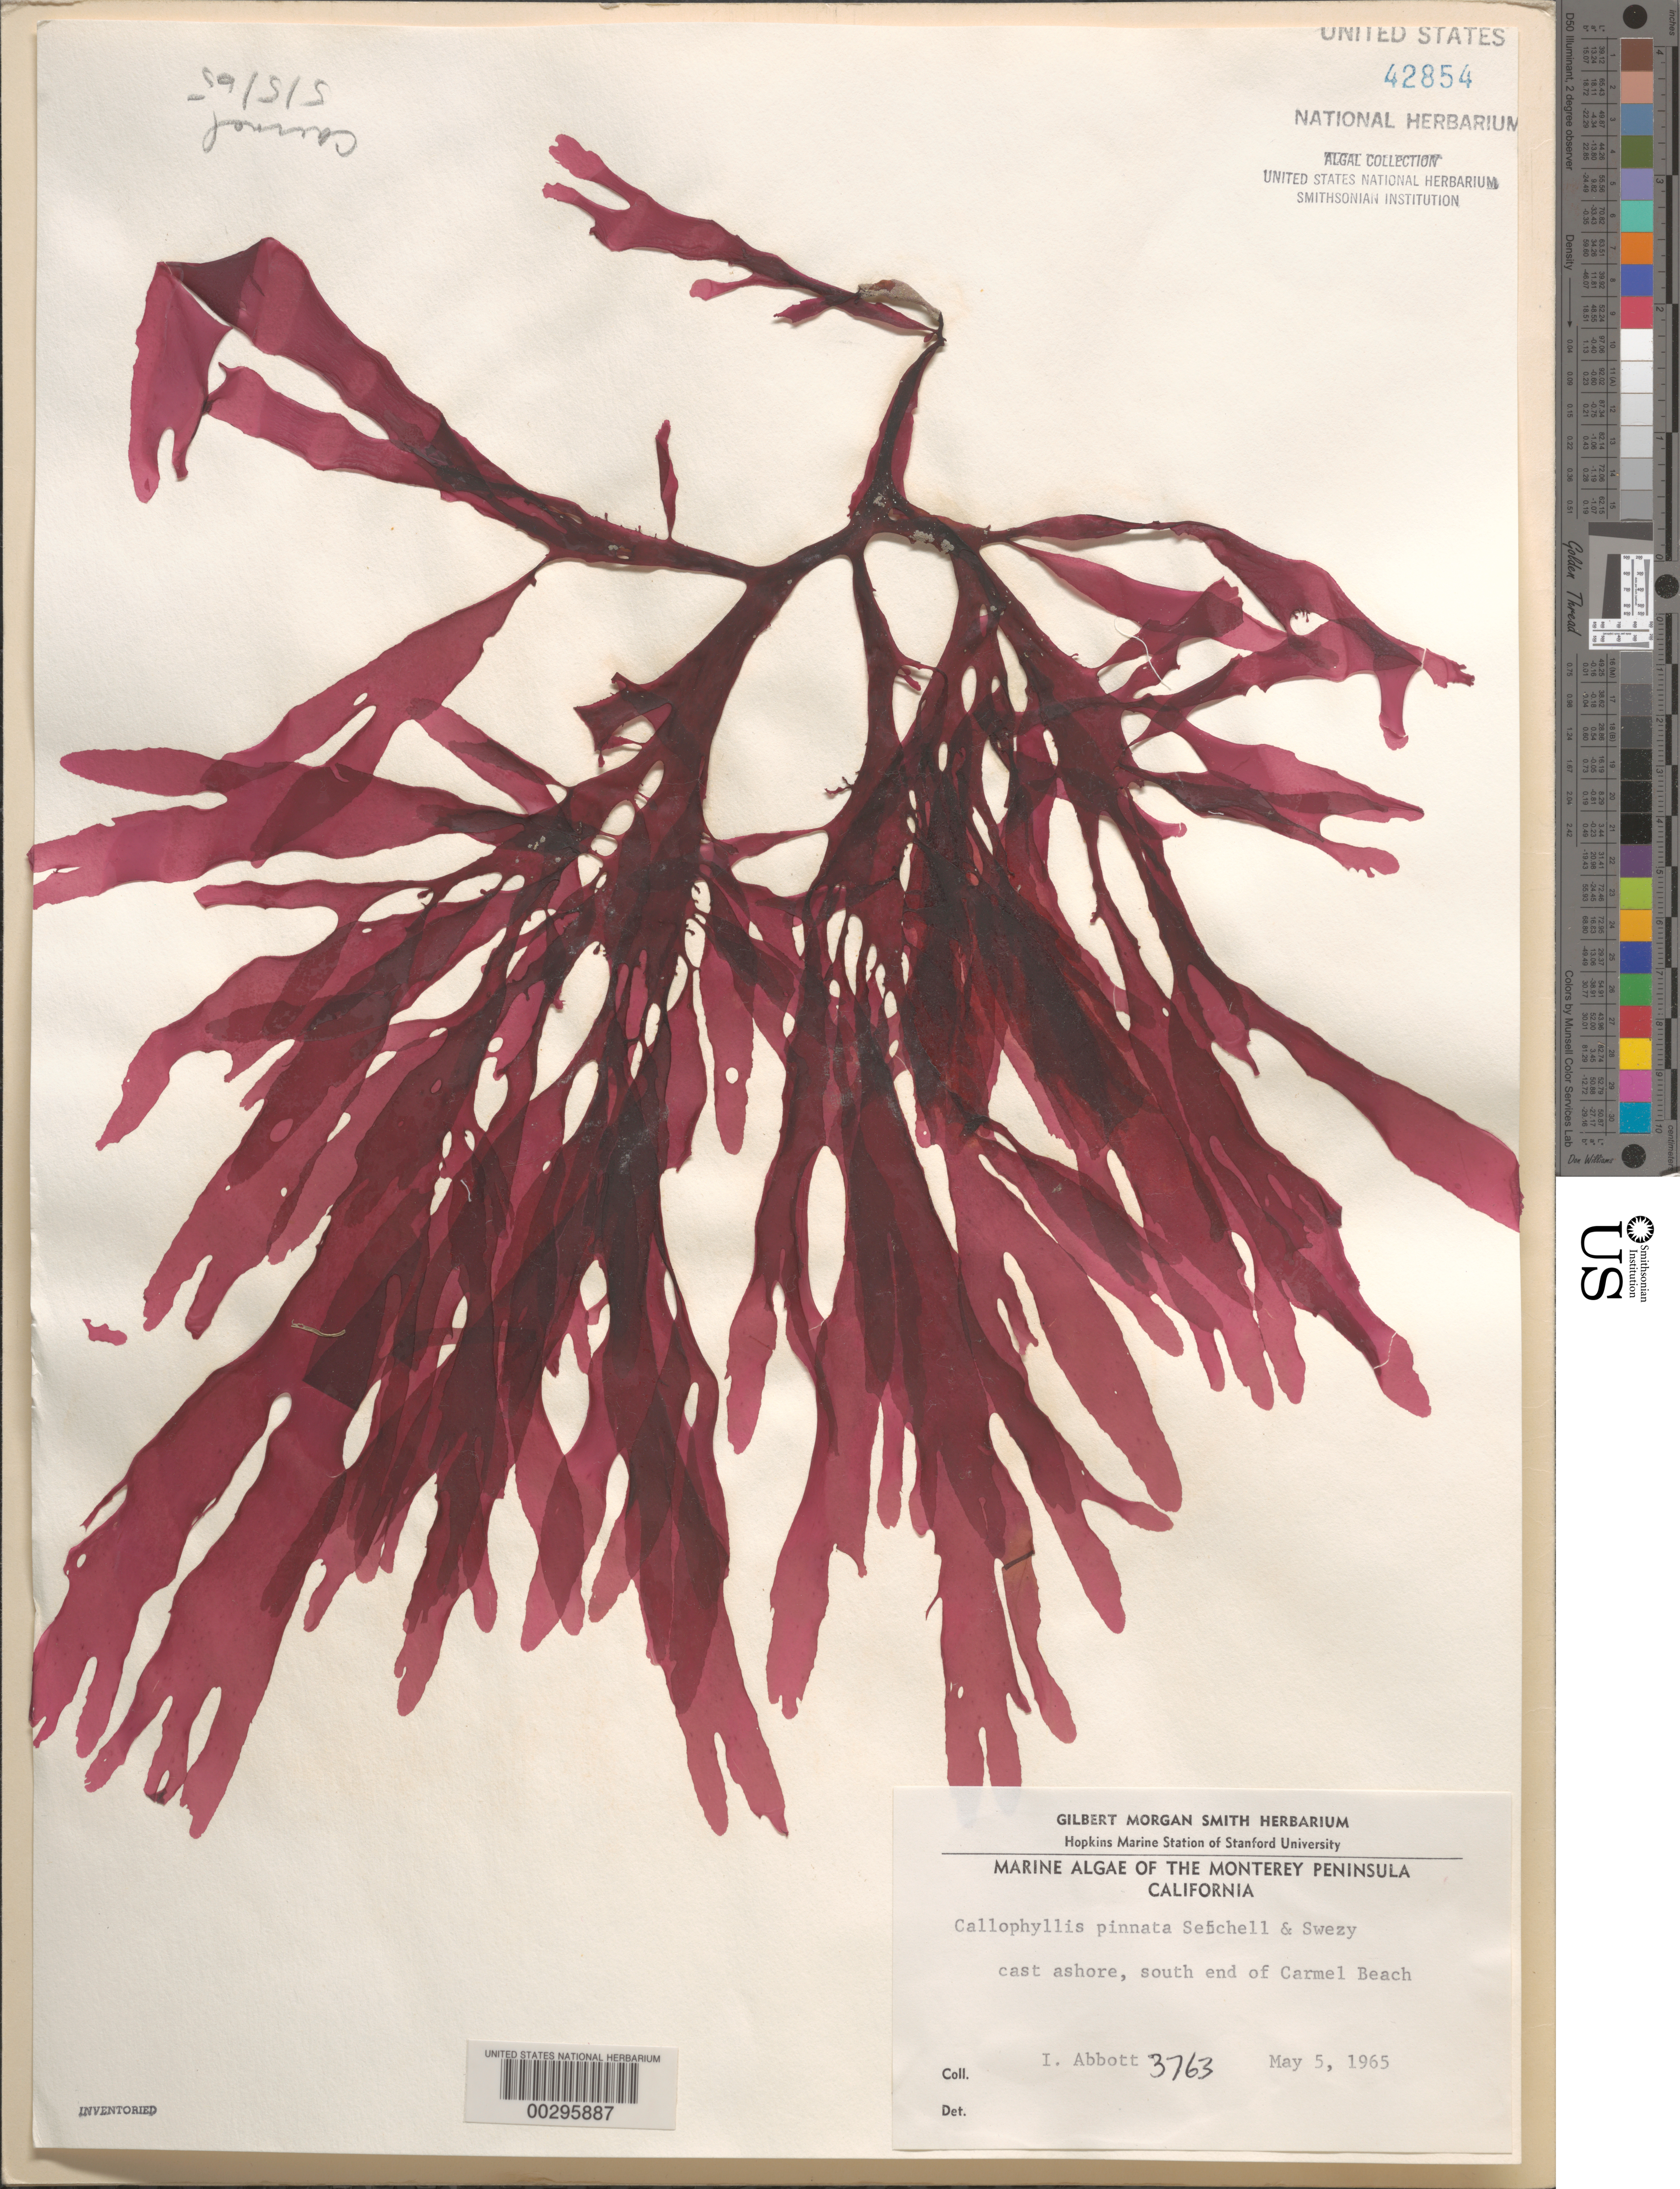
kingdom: Plantae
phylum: Rhodophyta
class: Florideophyceae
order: Gigartinales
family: Kallymeniaceae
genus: Callophyllis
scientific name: Callophyllis pinnata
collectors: I. A. Abbott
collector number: IAA 3763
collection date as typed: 05 May 1965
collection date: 1965-05-05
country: United States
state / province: California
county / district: Monterey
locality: Carmel Beach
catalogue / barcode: US 42854